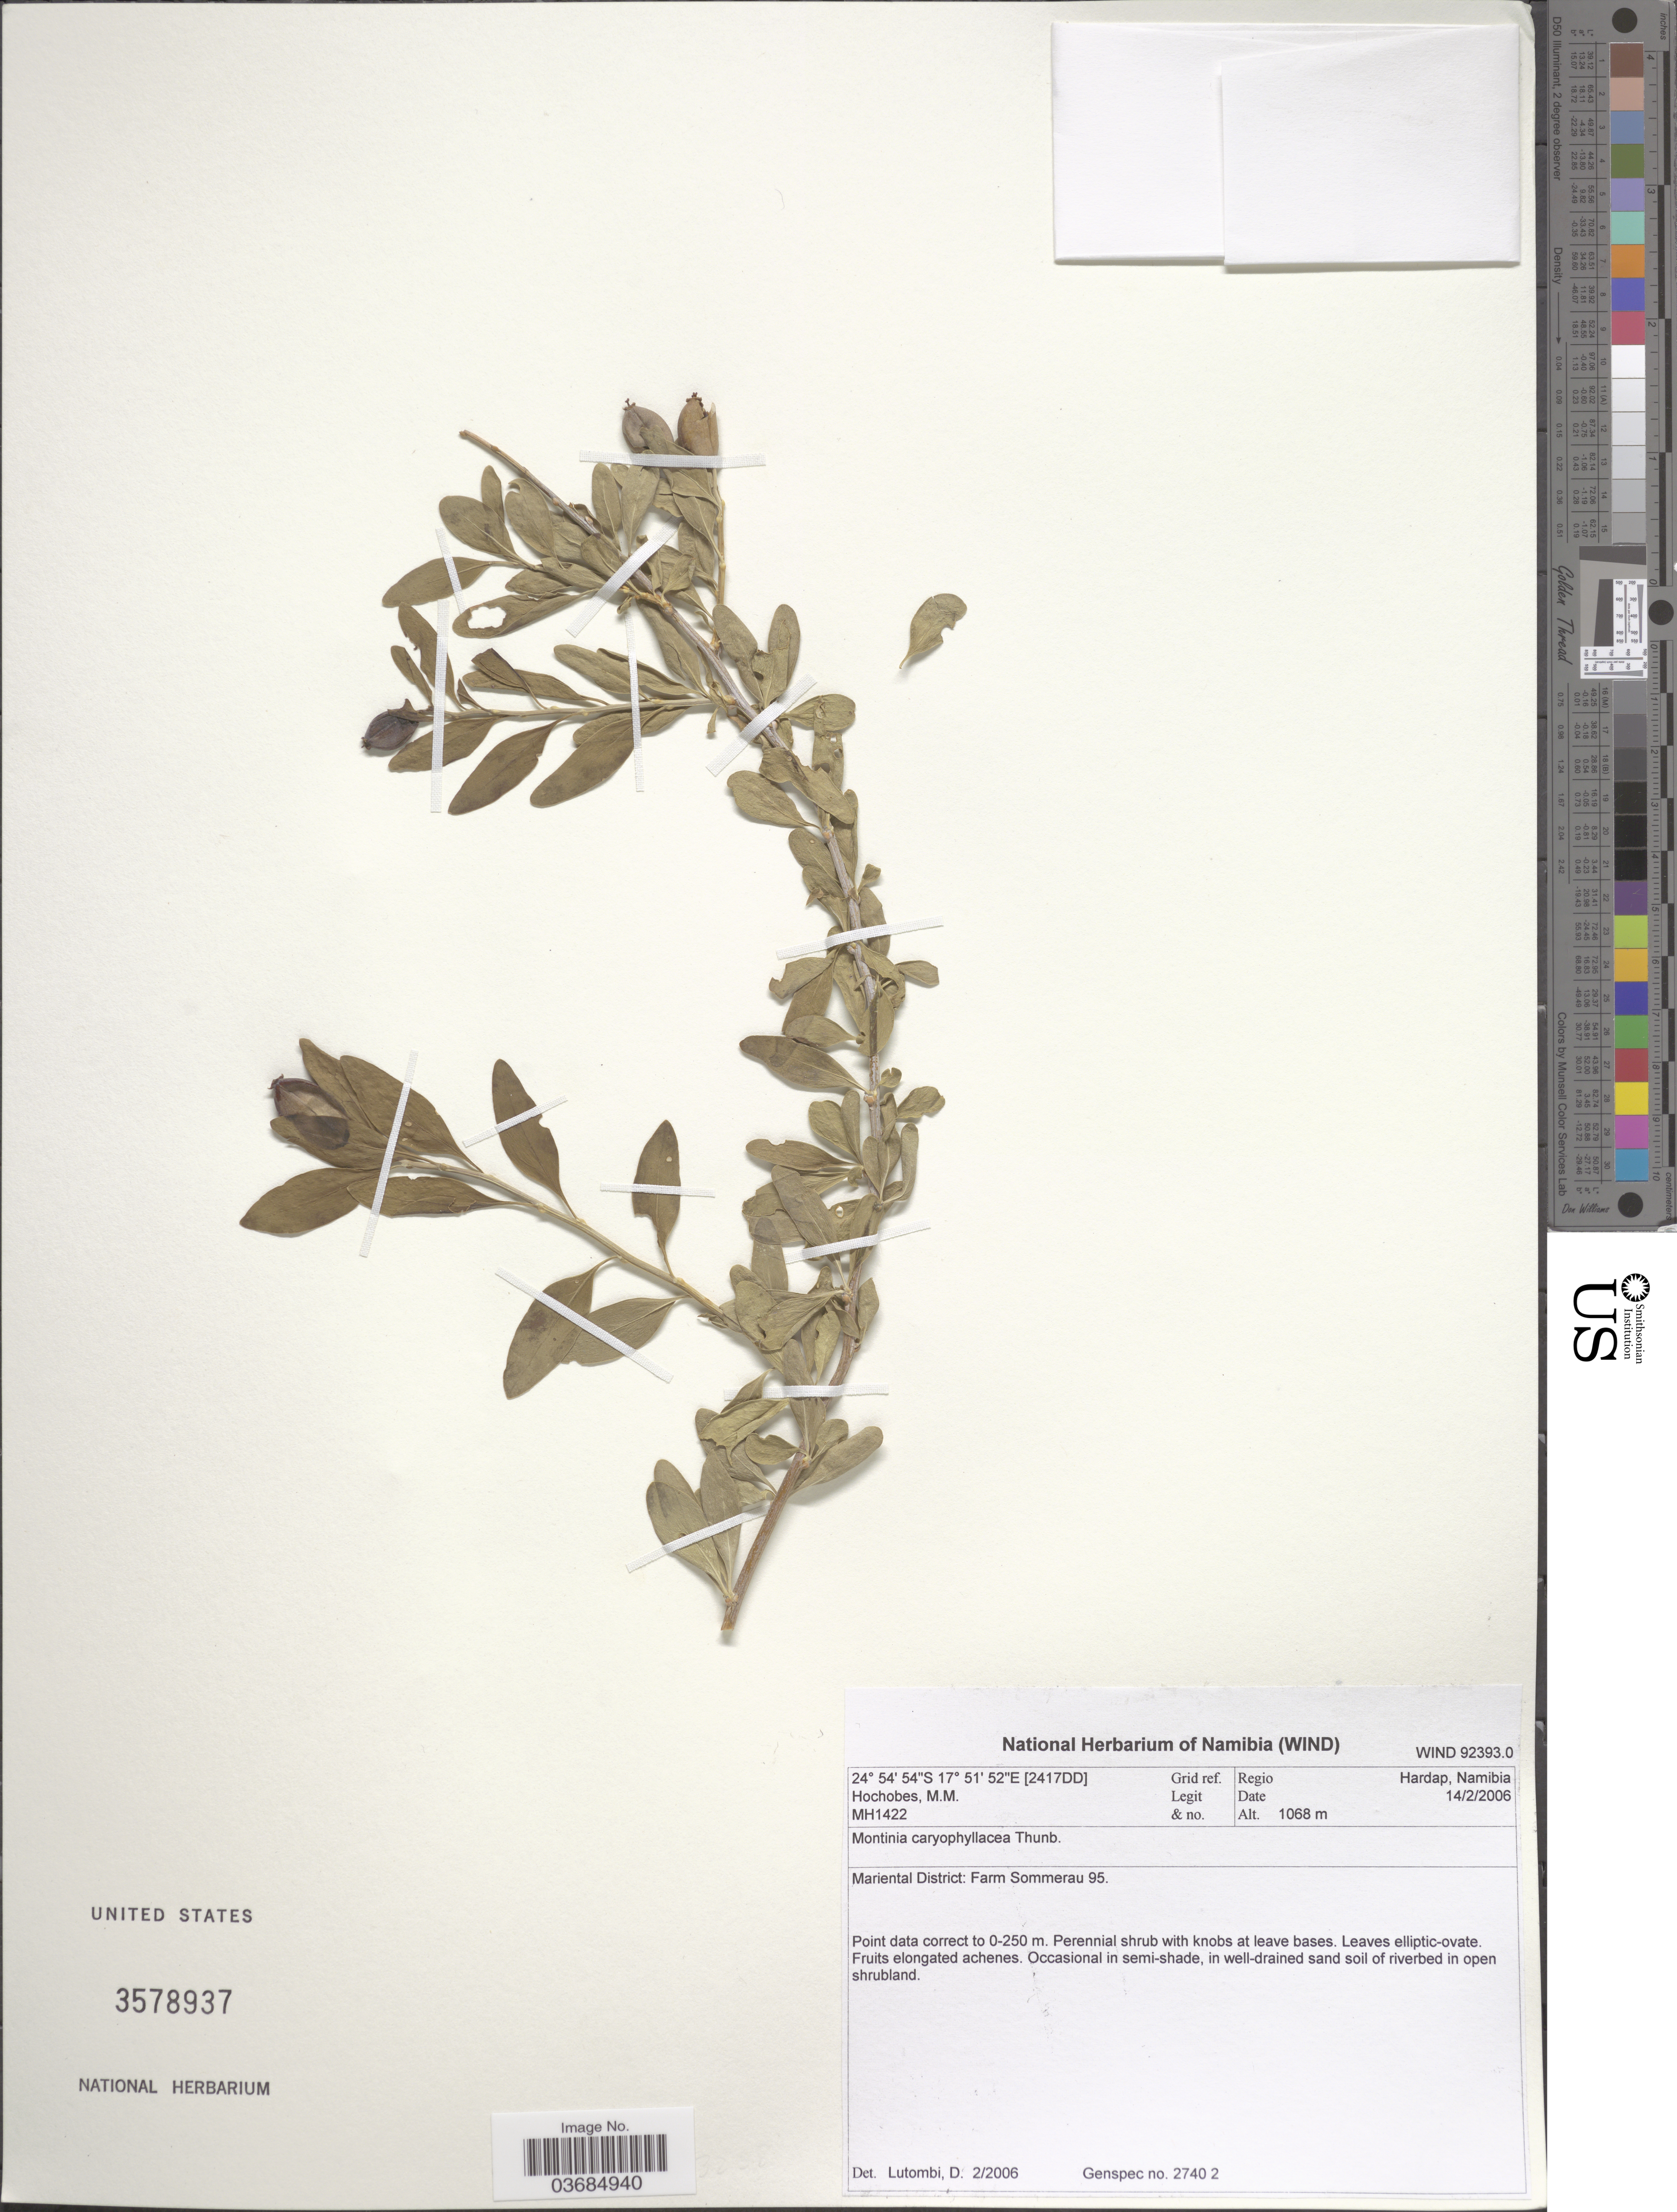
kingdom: Plantae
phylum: Tracheophyta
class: Magnoliopsida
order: Solanales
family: Montiniaceae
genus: Montinia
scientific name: Montinia caryophyllacea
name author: Thunb.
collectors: M. Hochobes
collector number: MH1422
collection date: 2006-02-14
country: Namibia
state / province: Hardap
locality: [2417DD] Grid ref. Regio Hardap, Namibia. Mariental District: Farm Sommerau 95.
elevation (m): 1068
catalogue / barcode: US 3578937